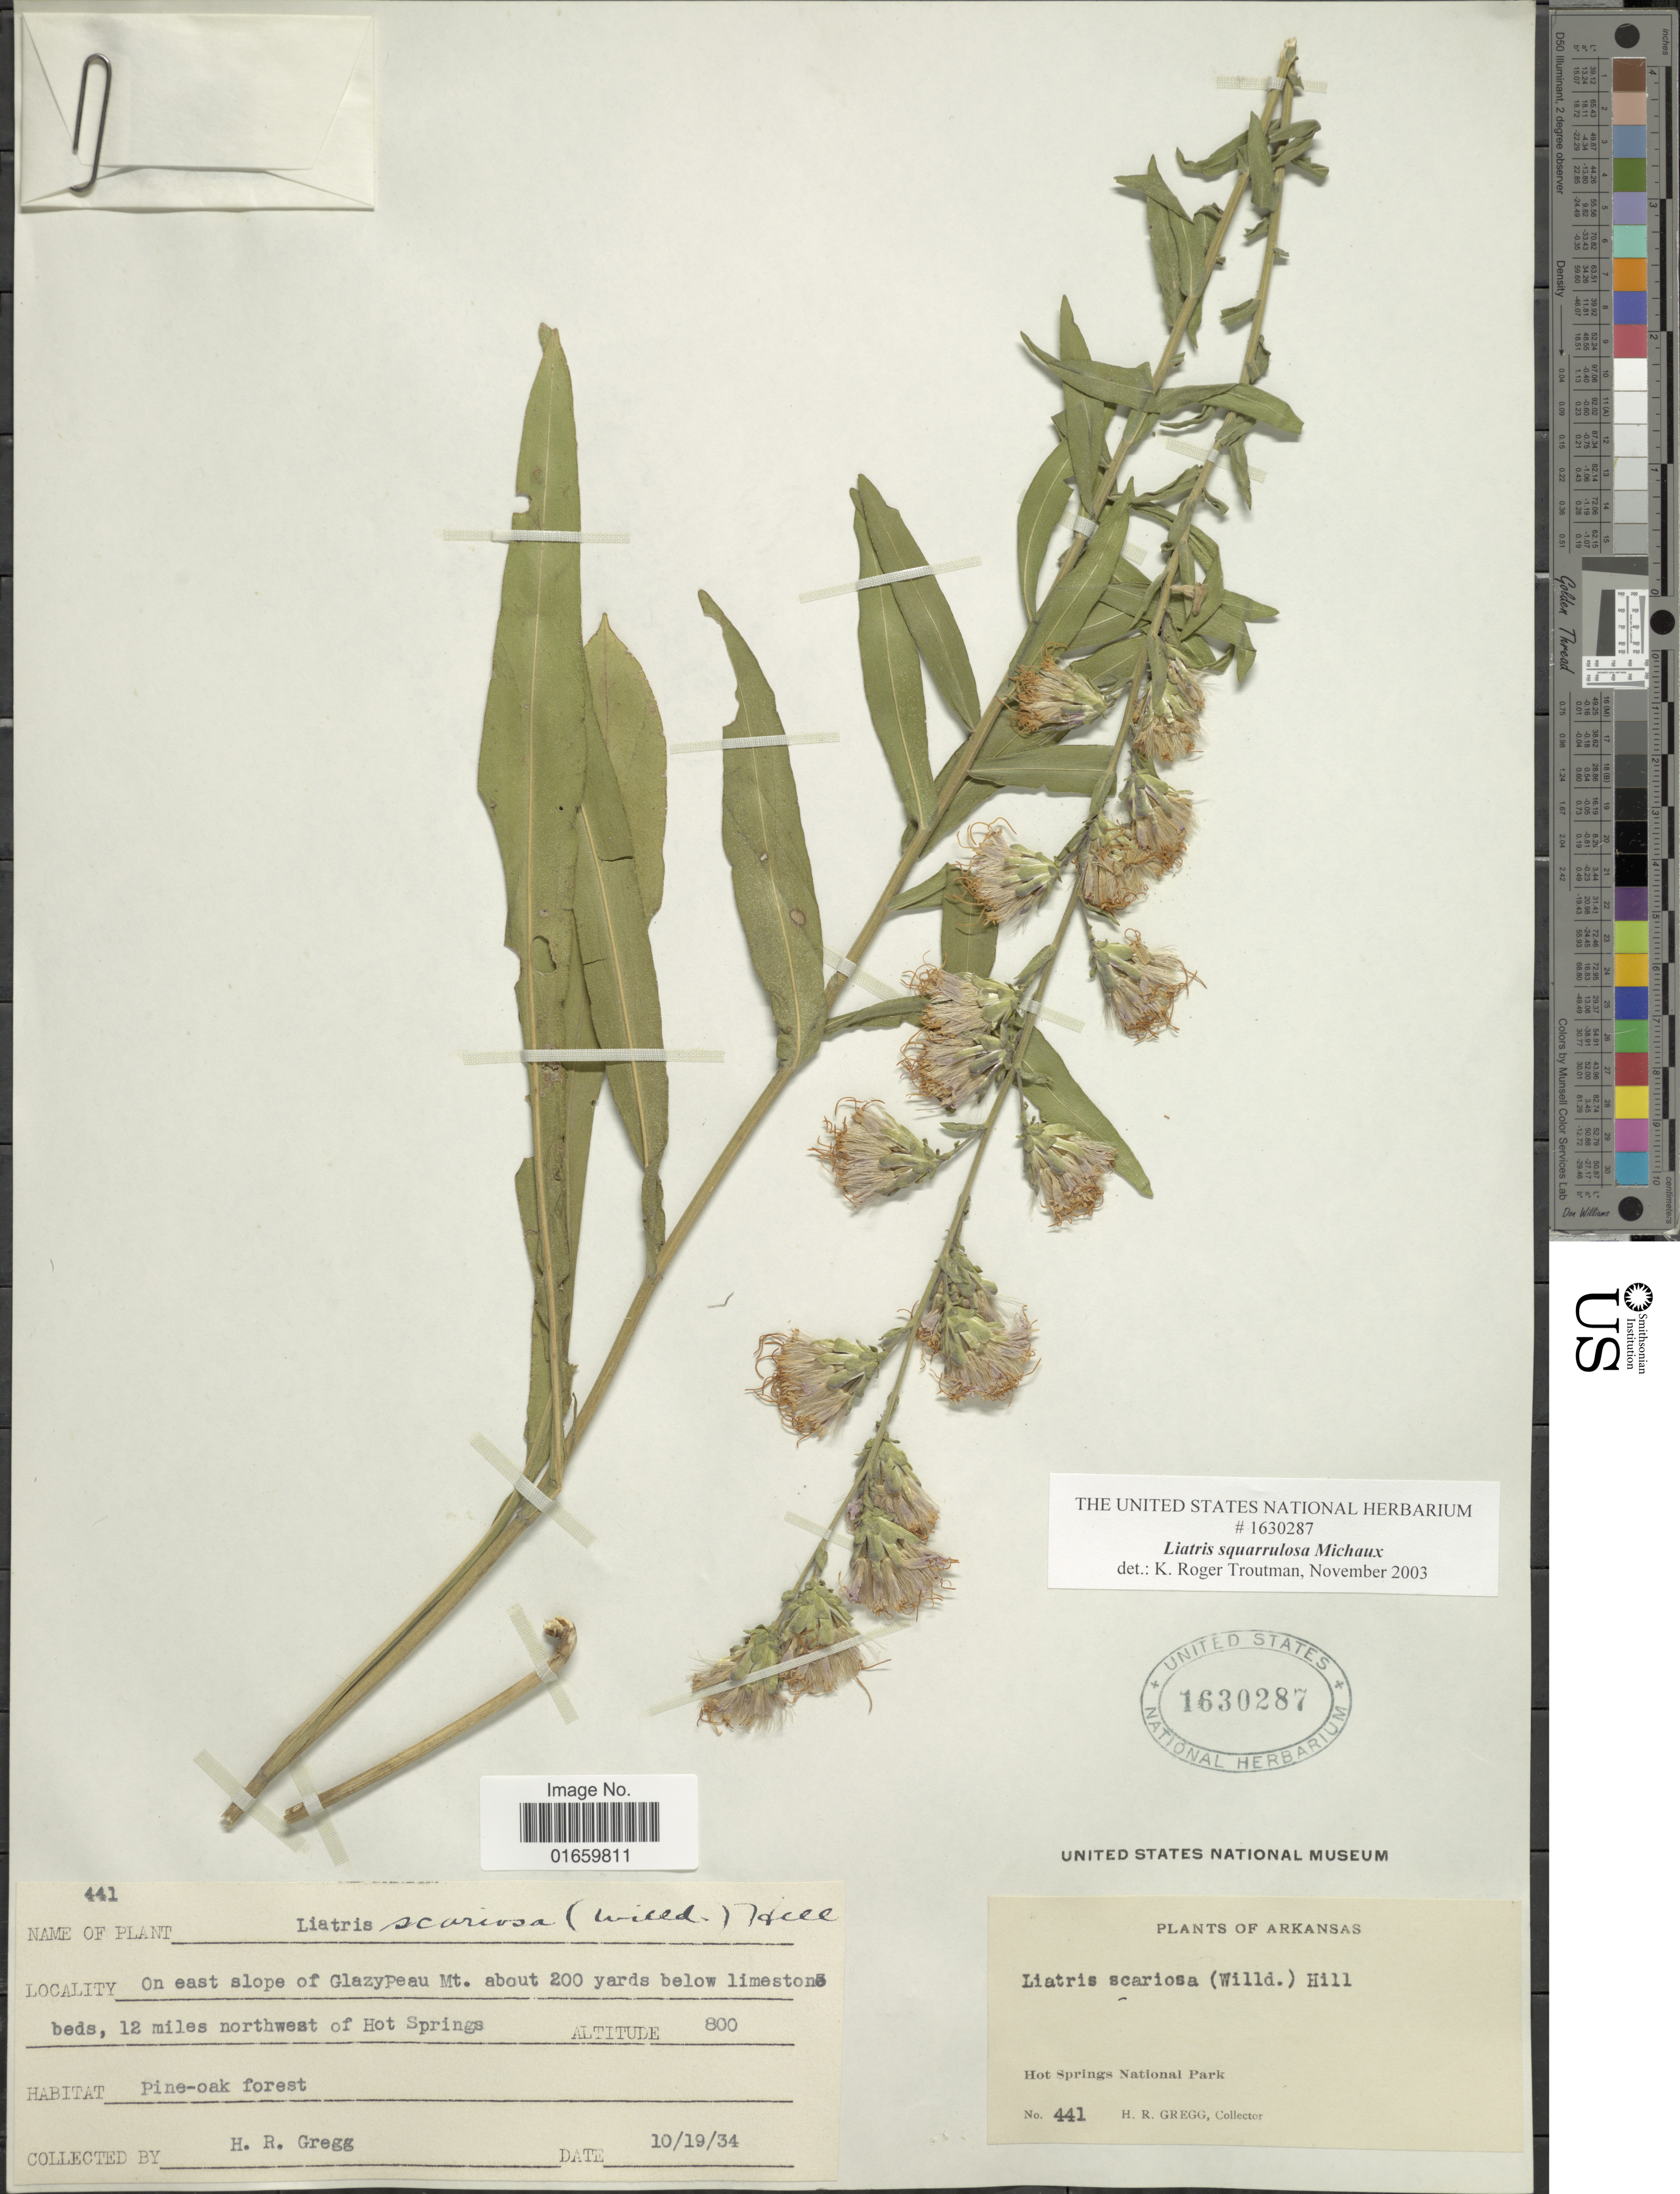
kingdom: Plantae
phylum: Tracheophyta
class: Magnoliopsida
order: Asterales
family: Asteraceae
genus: Liatris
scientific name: Liatris squarrulosa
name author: Michx.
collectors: H. Gregg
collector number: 441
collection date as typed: Transcribed d/m/y: 19/10/34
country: United States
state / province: Arkansas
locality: Hot Springs National Park, on east slope of Glazypeau Mt. about 200 yards below limestone beds, 12 miles northwest of Hot Springs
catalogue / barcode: US 1630287